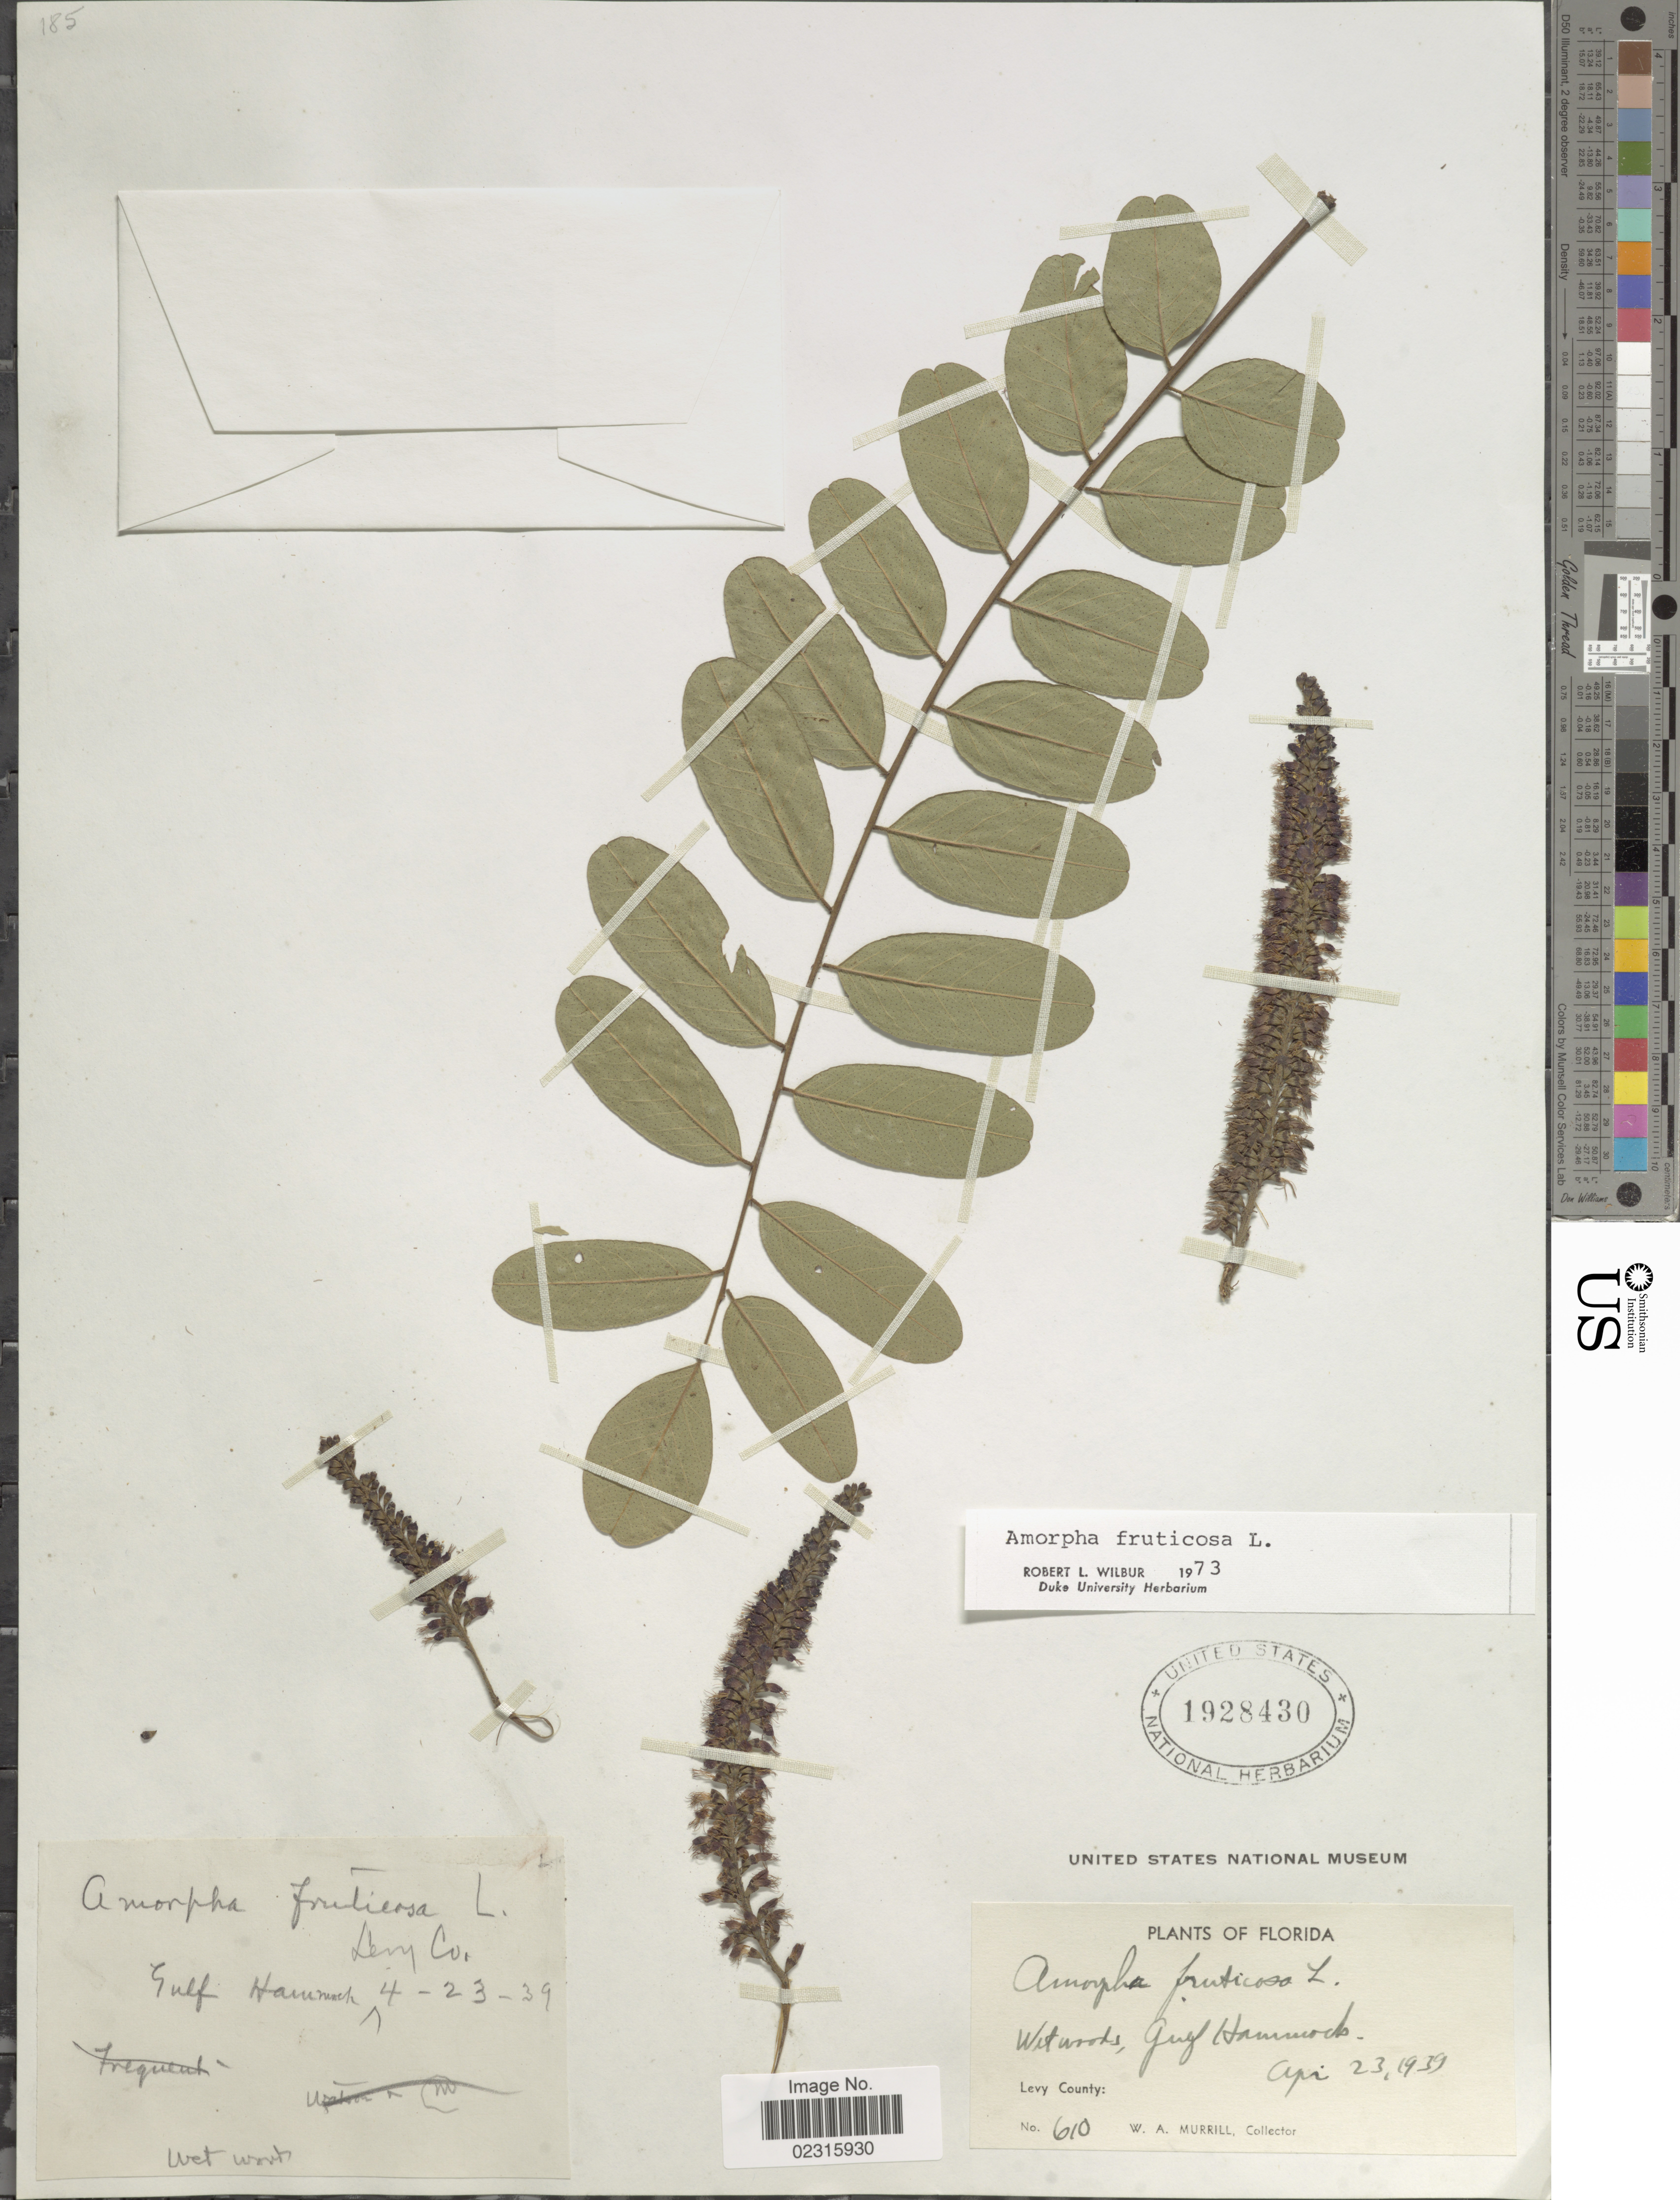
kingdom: Plantae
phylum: Tracheophyta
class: Magnoliopsida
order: Fabales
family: Fabaceae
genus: Amorpha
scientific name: Amorpha fruticosa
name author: L.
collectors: W. A. Murrill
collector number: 610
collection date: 1939-04-23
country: United States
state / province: Florida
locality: Levy County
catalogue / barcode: US 1928430